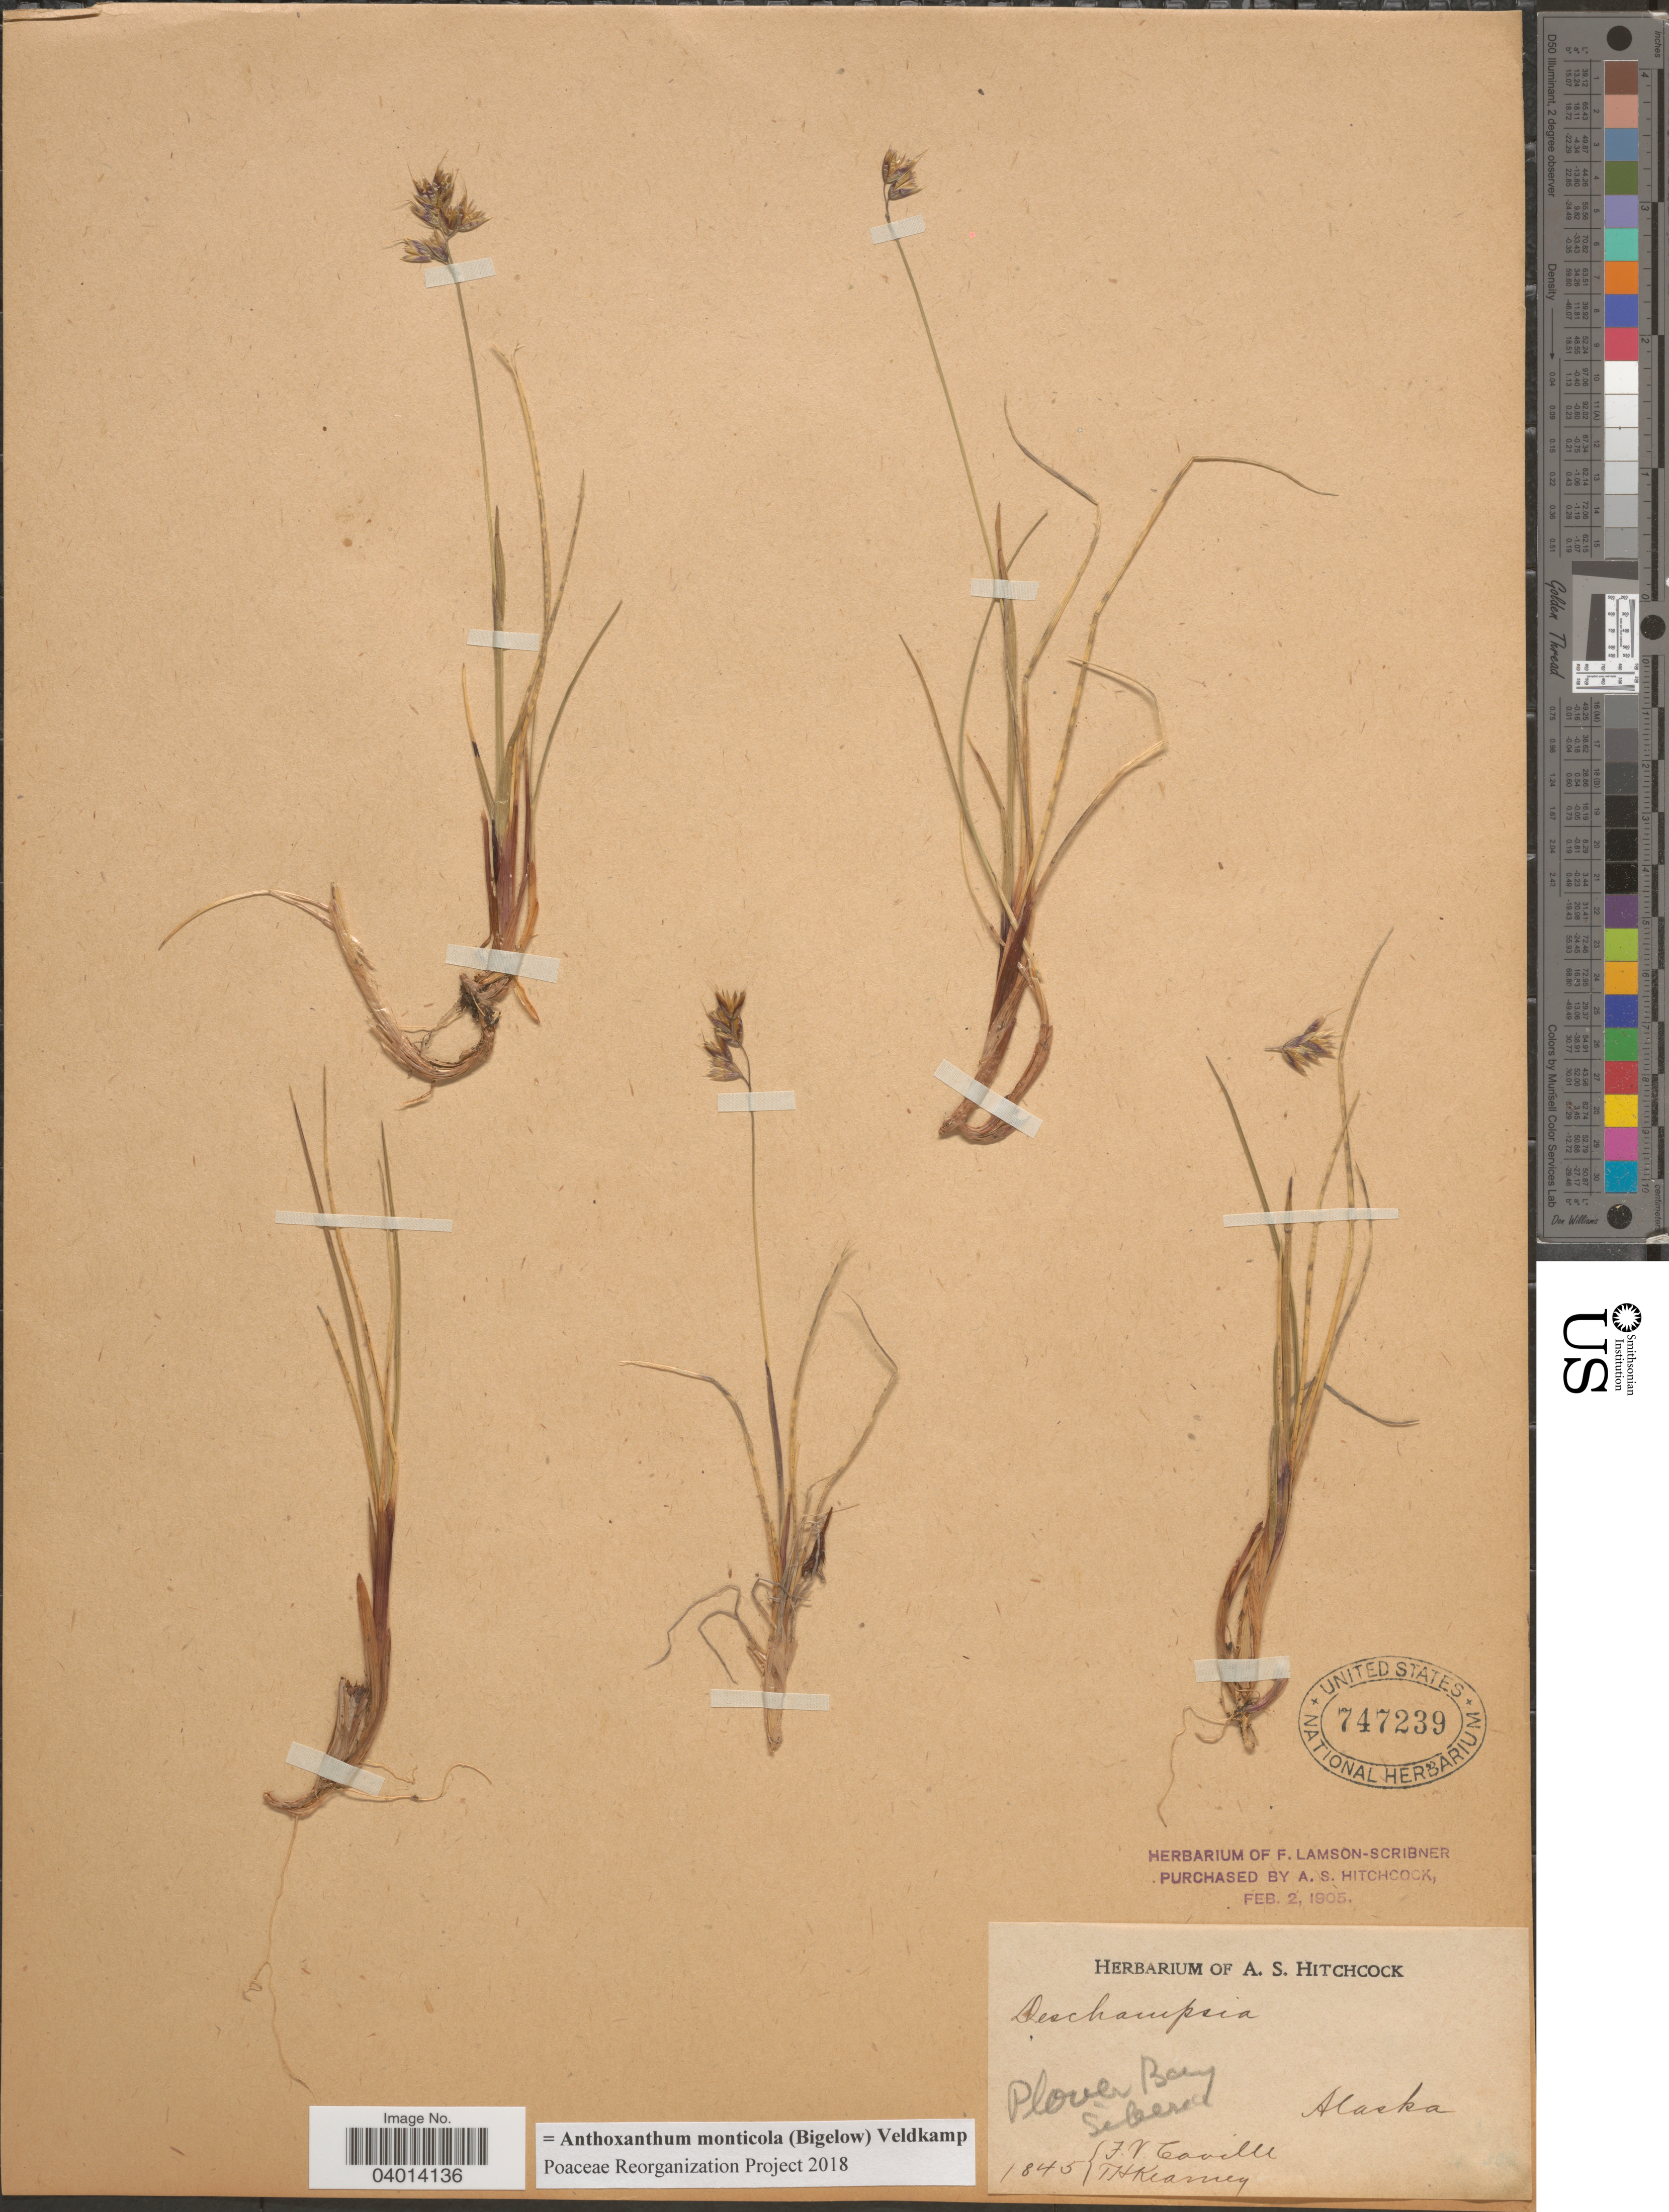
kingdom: Plantae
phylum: Tracheophyta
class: Liliopsida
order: Poales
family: Poaceae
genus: Anthoxanthum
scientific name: Anthoxanthum monticola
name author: (Bigelow) Veldkamp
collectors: F. V. Coville & T. H. Kearney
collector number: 1845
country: United States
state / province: Alaska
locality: Plover Bay. Siberia.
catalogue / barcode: US 747239